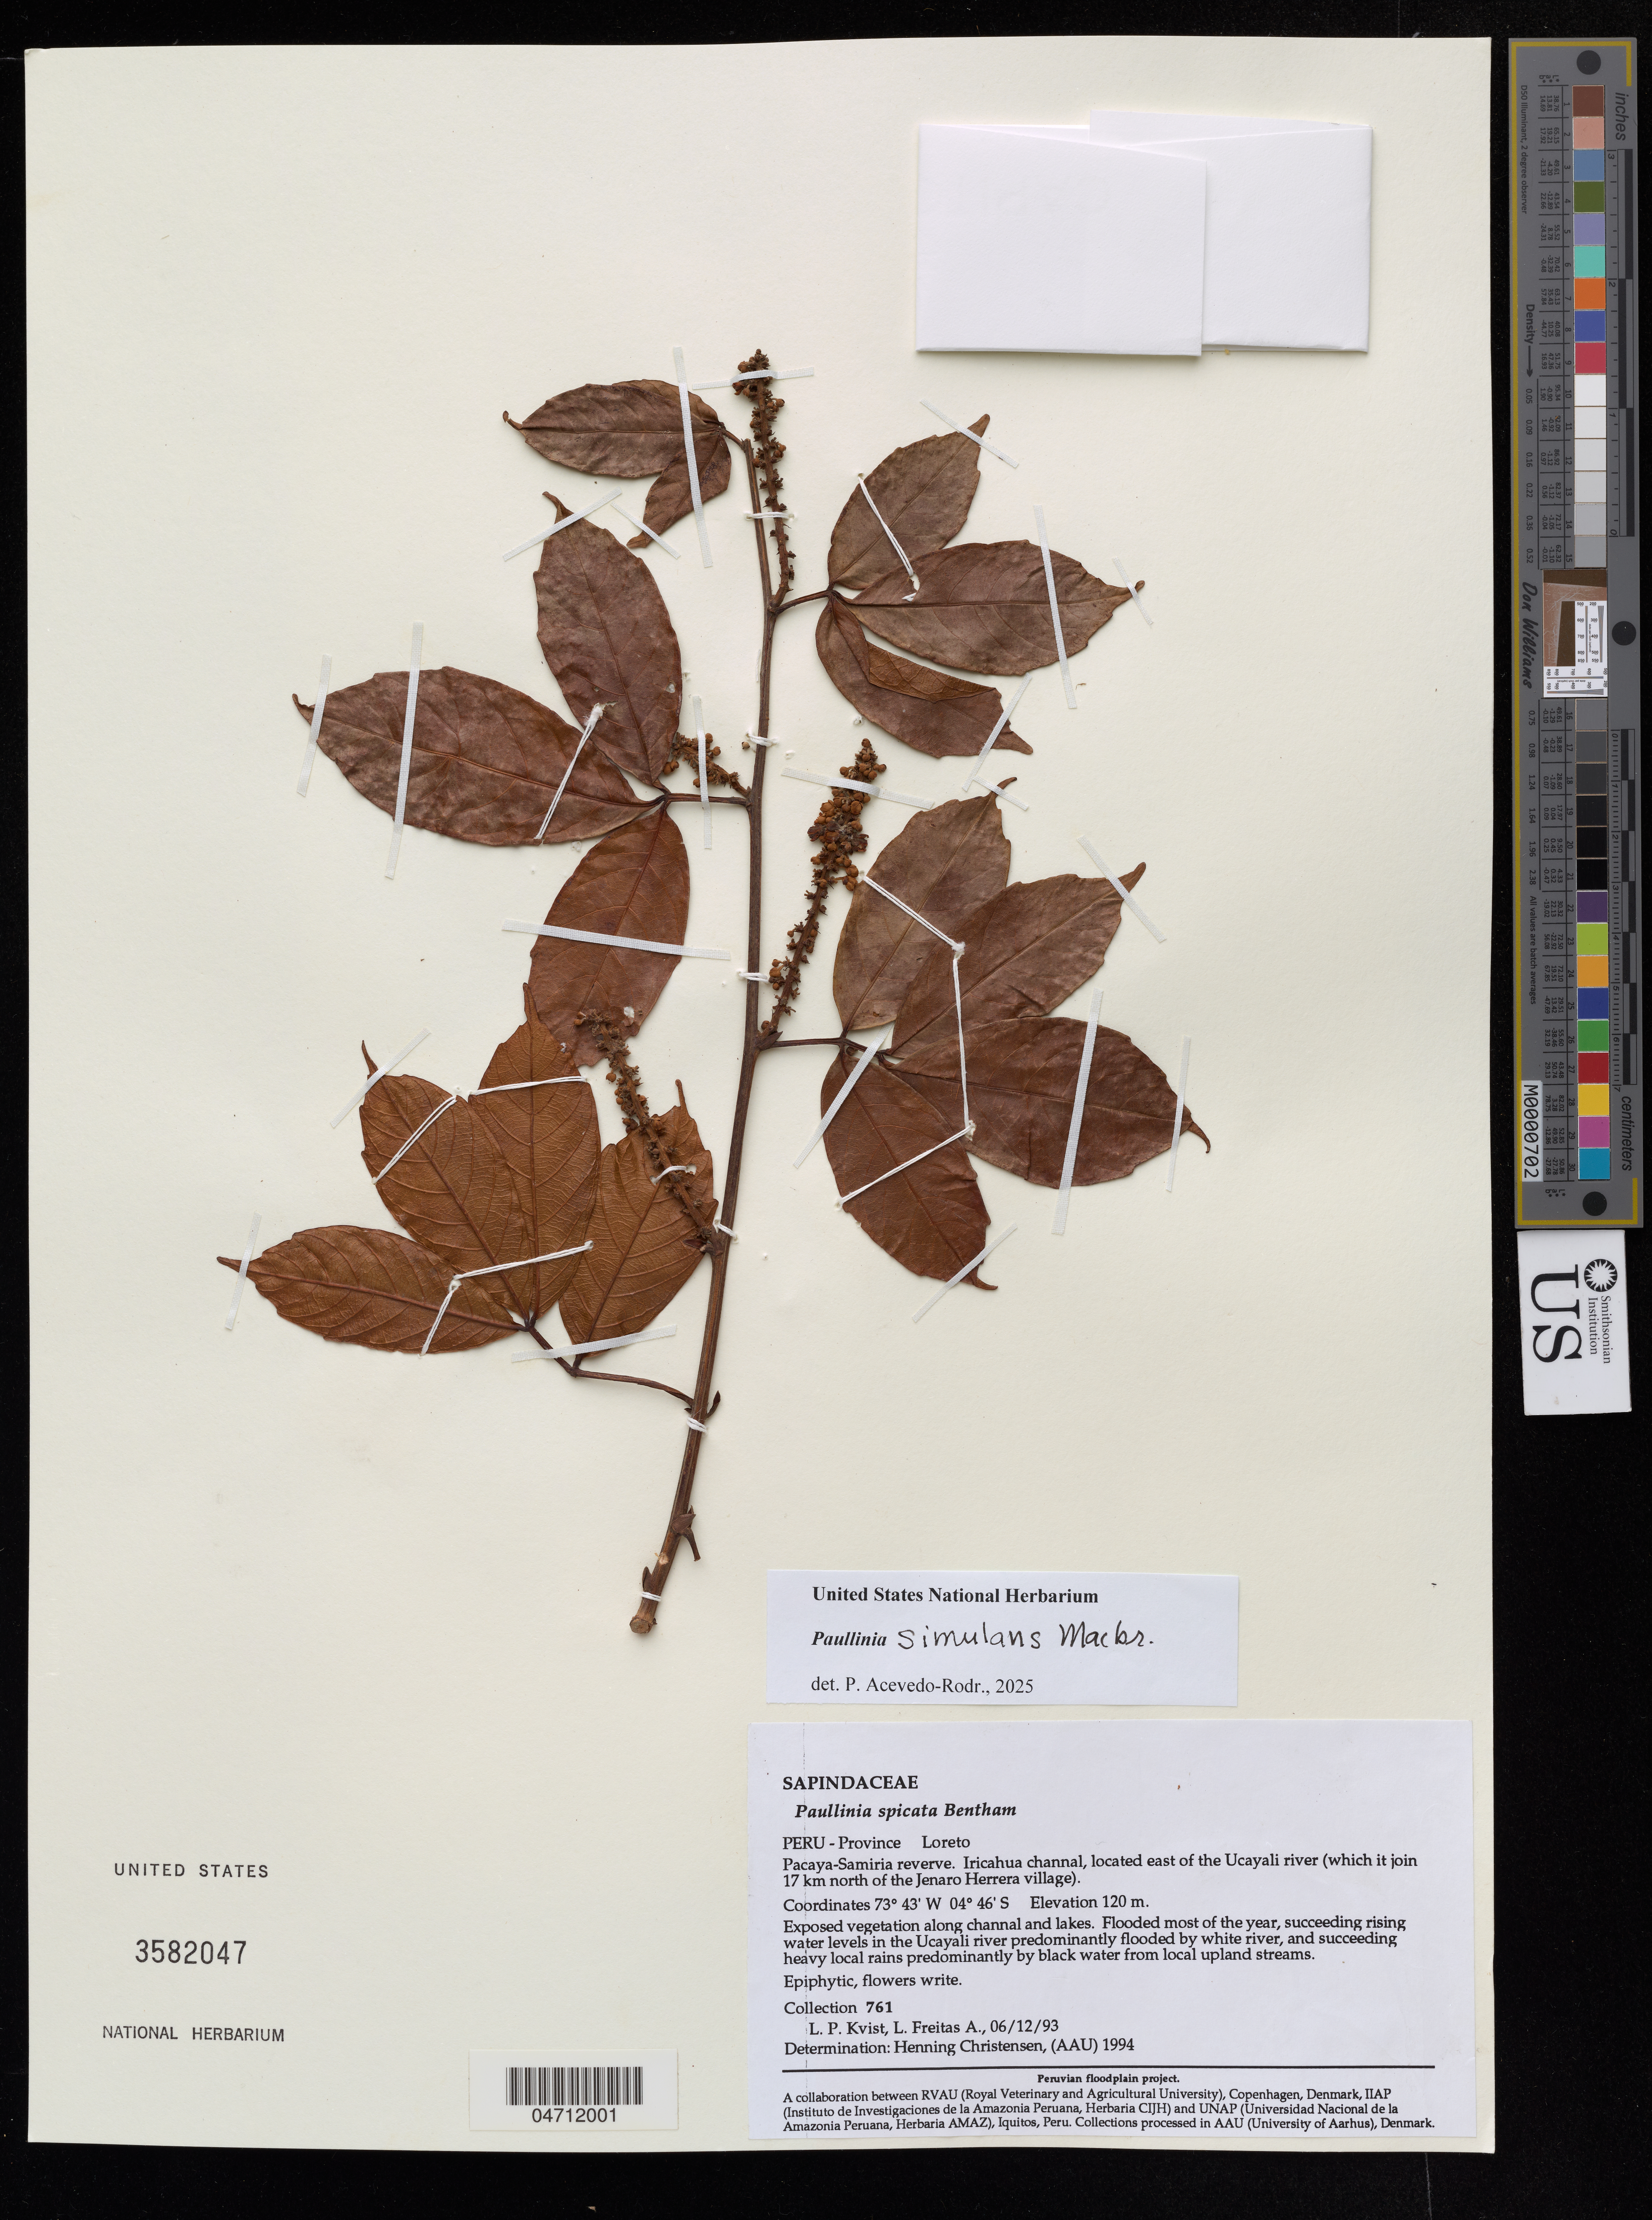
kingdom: Plantae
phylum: Tracheophyta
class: Magnoliopsida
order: Sapindales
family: Sapindaceae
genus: Paullinia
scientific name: Paullinia simulans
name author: J.F. Macbr.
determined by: Acevedo-Rodriguez, P., (US), Smithsonian Institution - National Museum of Natural History (UNITED STATES)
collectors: L. P. Kvist & L. Freitas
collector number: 761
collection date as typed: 6/12/93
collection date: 1993-12-06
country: Peru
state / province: Loreto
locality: Pacaya-Samiria reserve. Iricahua channal, located E of the Ucayali river (which it joins 17 km N of the Jenaro Herrera village)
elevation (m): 120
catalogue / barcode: US 3582047